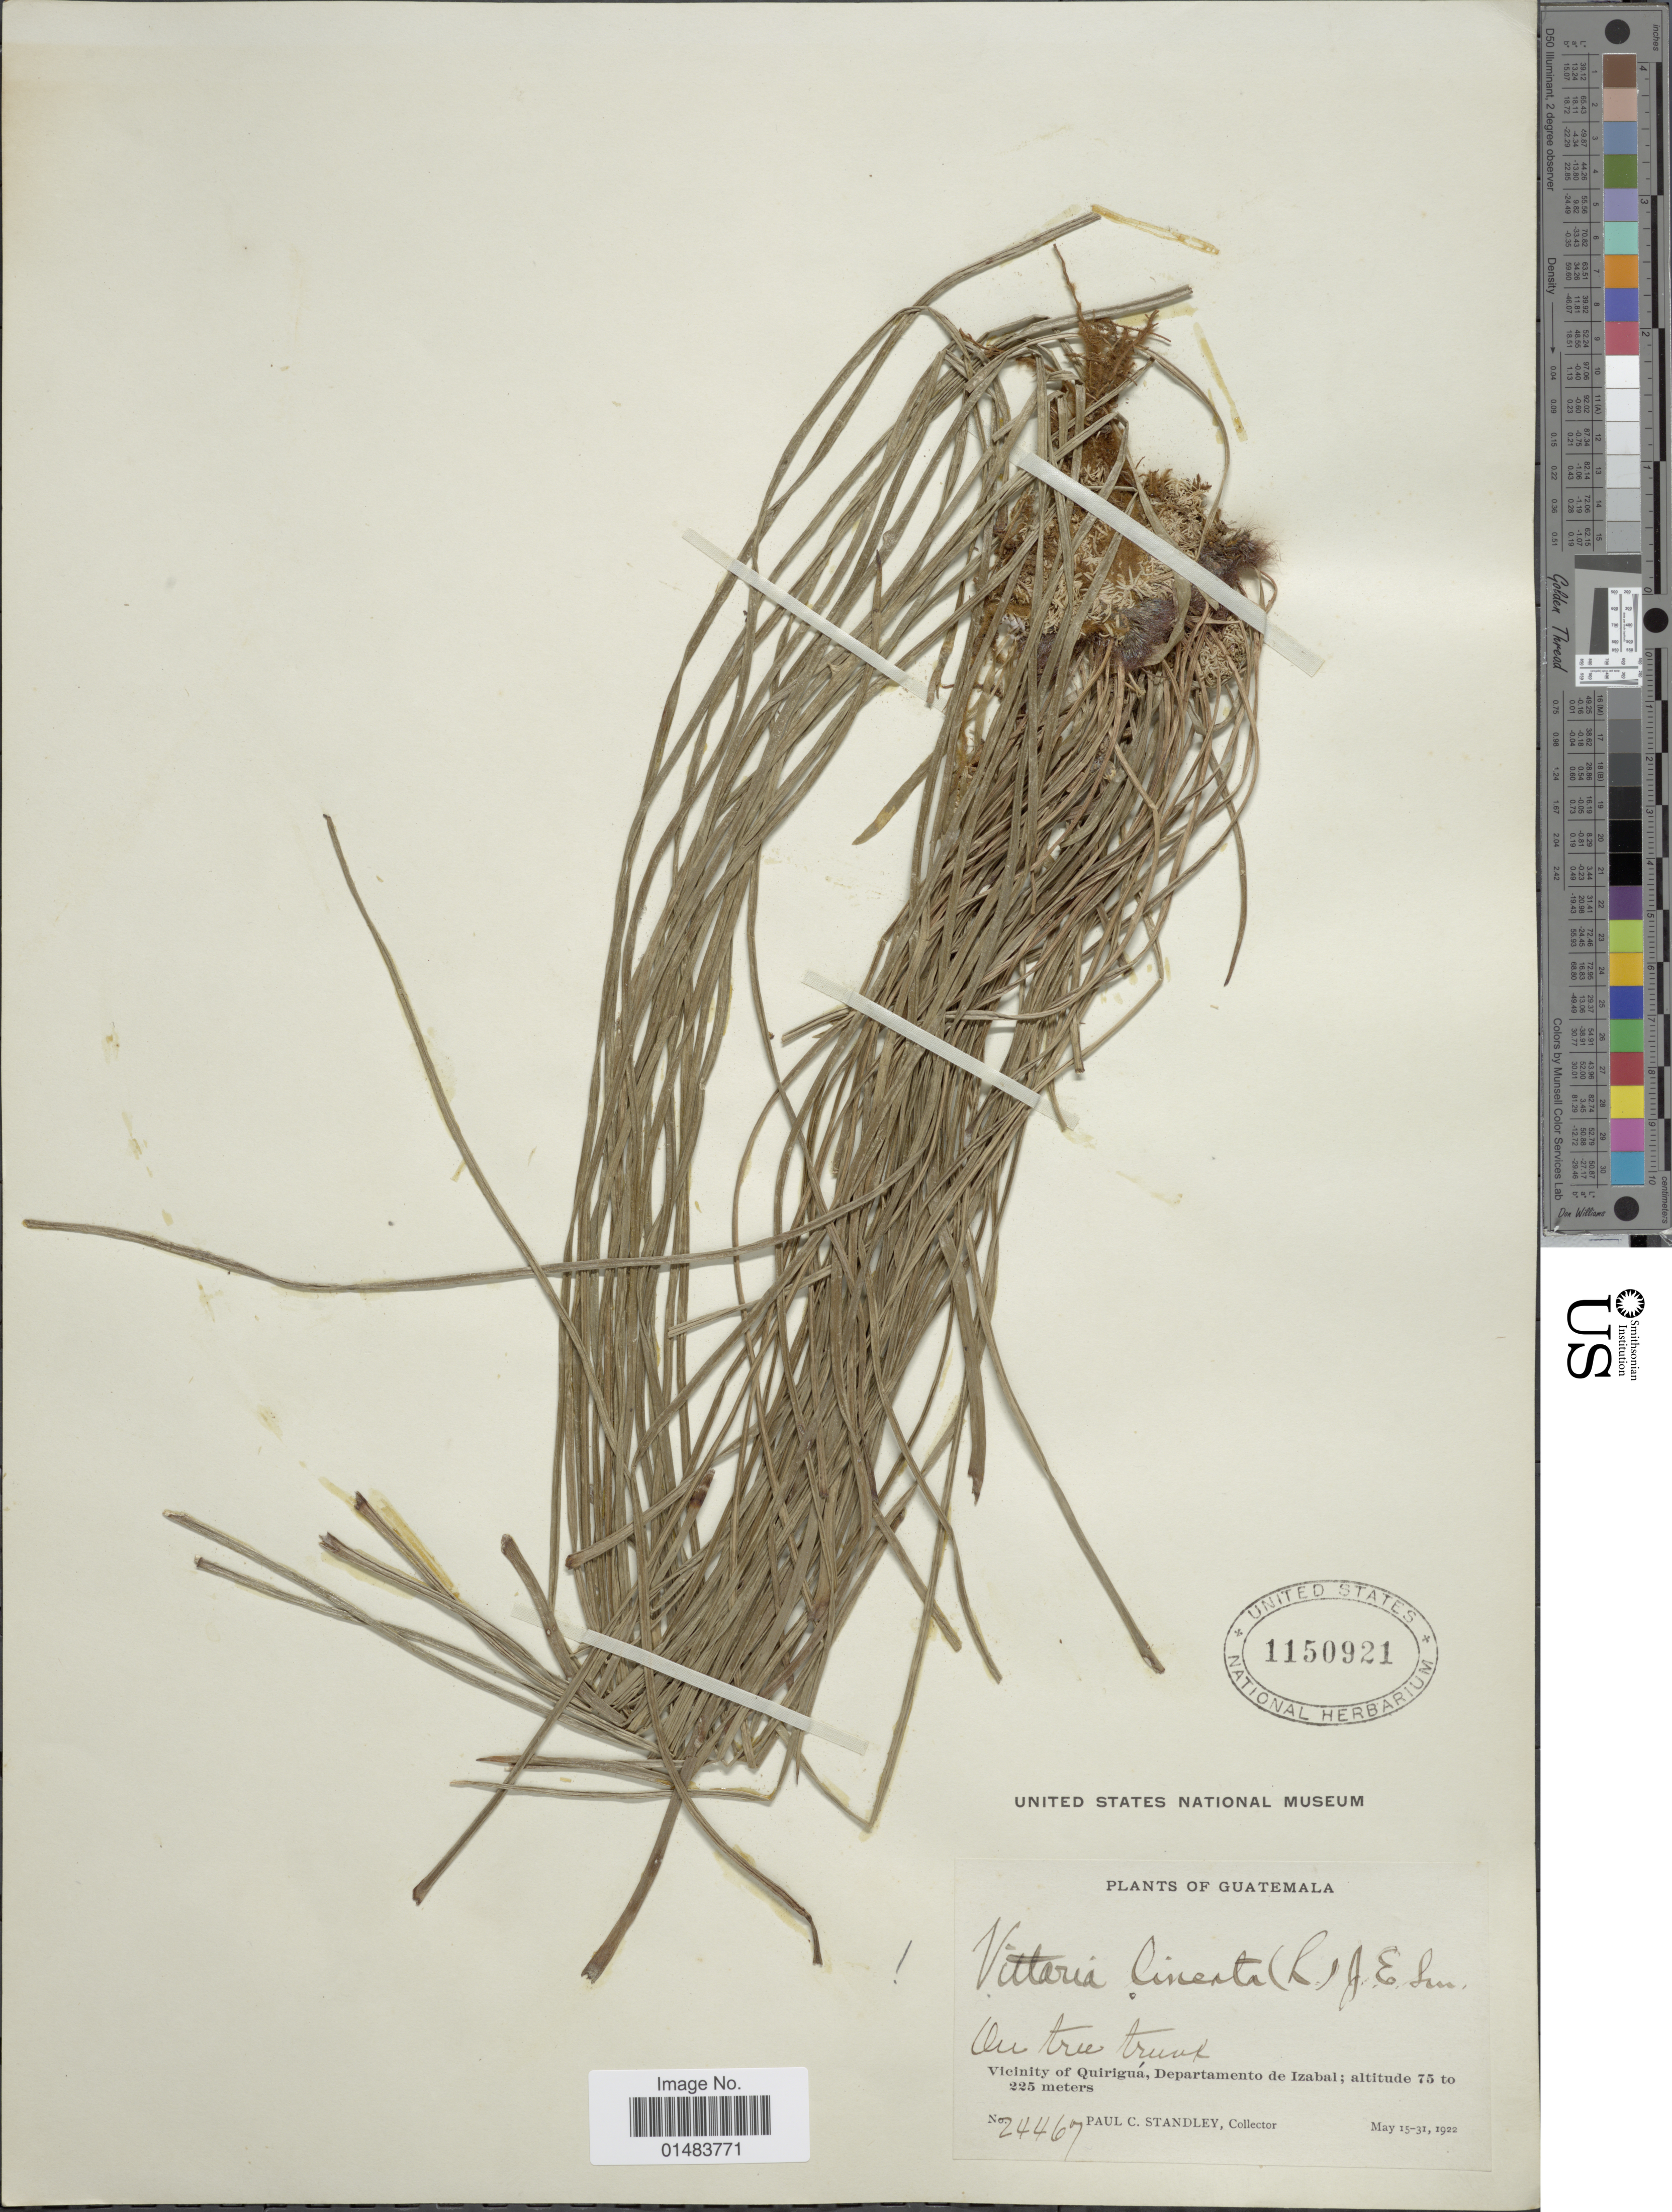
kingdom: Plantae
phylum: Tracheophyta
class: Polypodiopsida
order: Polypodiales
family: Pteridaceae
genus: Vittaria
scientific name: Vittaria lineata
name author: (L.) Sm.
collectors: P. C. Standley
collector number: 24467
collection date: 1922-05-15/1922-05-31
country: Guatemala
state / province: Izabal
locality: Plants of Guatemala, Vicinity of Quirgin,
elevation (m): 75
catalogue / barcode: US 1150921